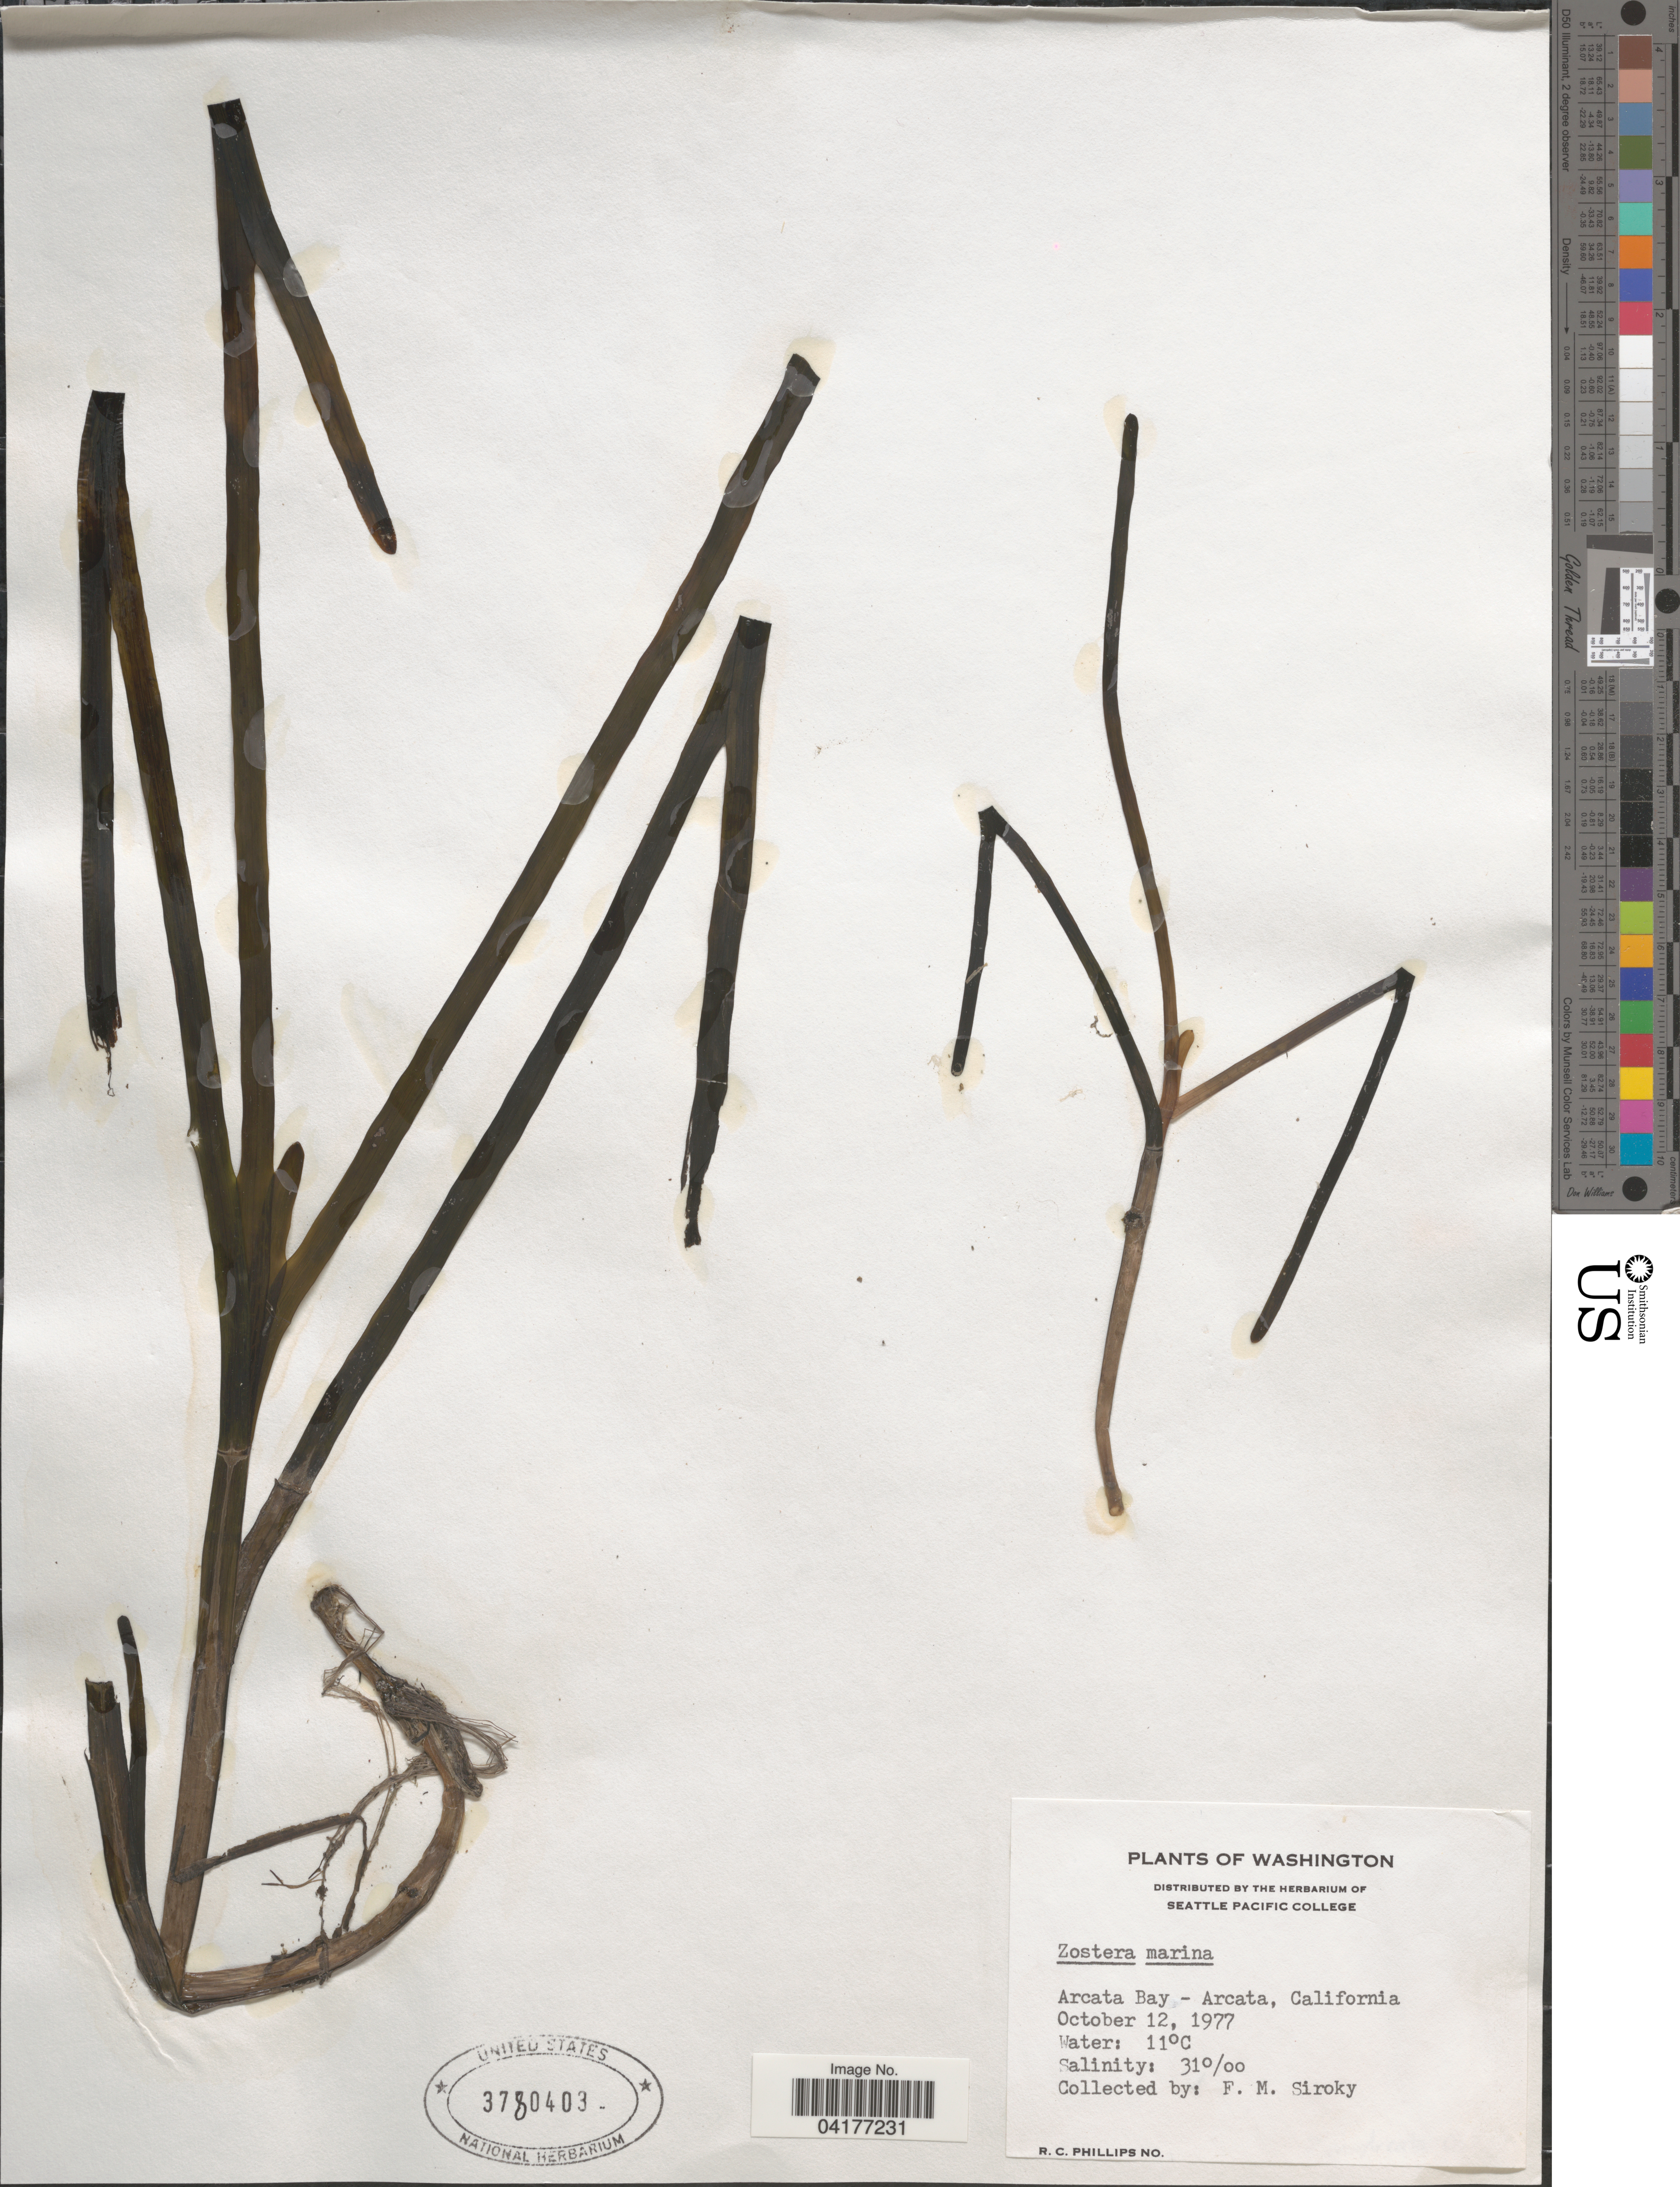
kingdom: Plantae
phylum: Tracheophyta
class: Liliopsida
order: Alismatales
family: Zosteraceae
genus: Zostera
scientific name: Zostera marina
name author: L.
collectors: F. Siroky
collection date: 1977-10-12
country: United States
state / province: California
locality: Arcata Bay - Arcata.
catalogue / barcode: US 3780403